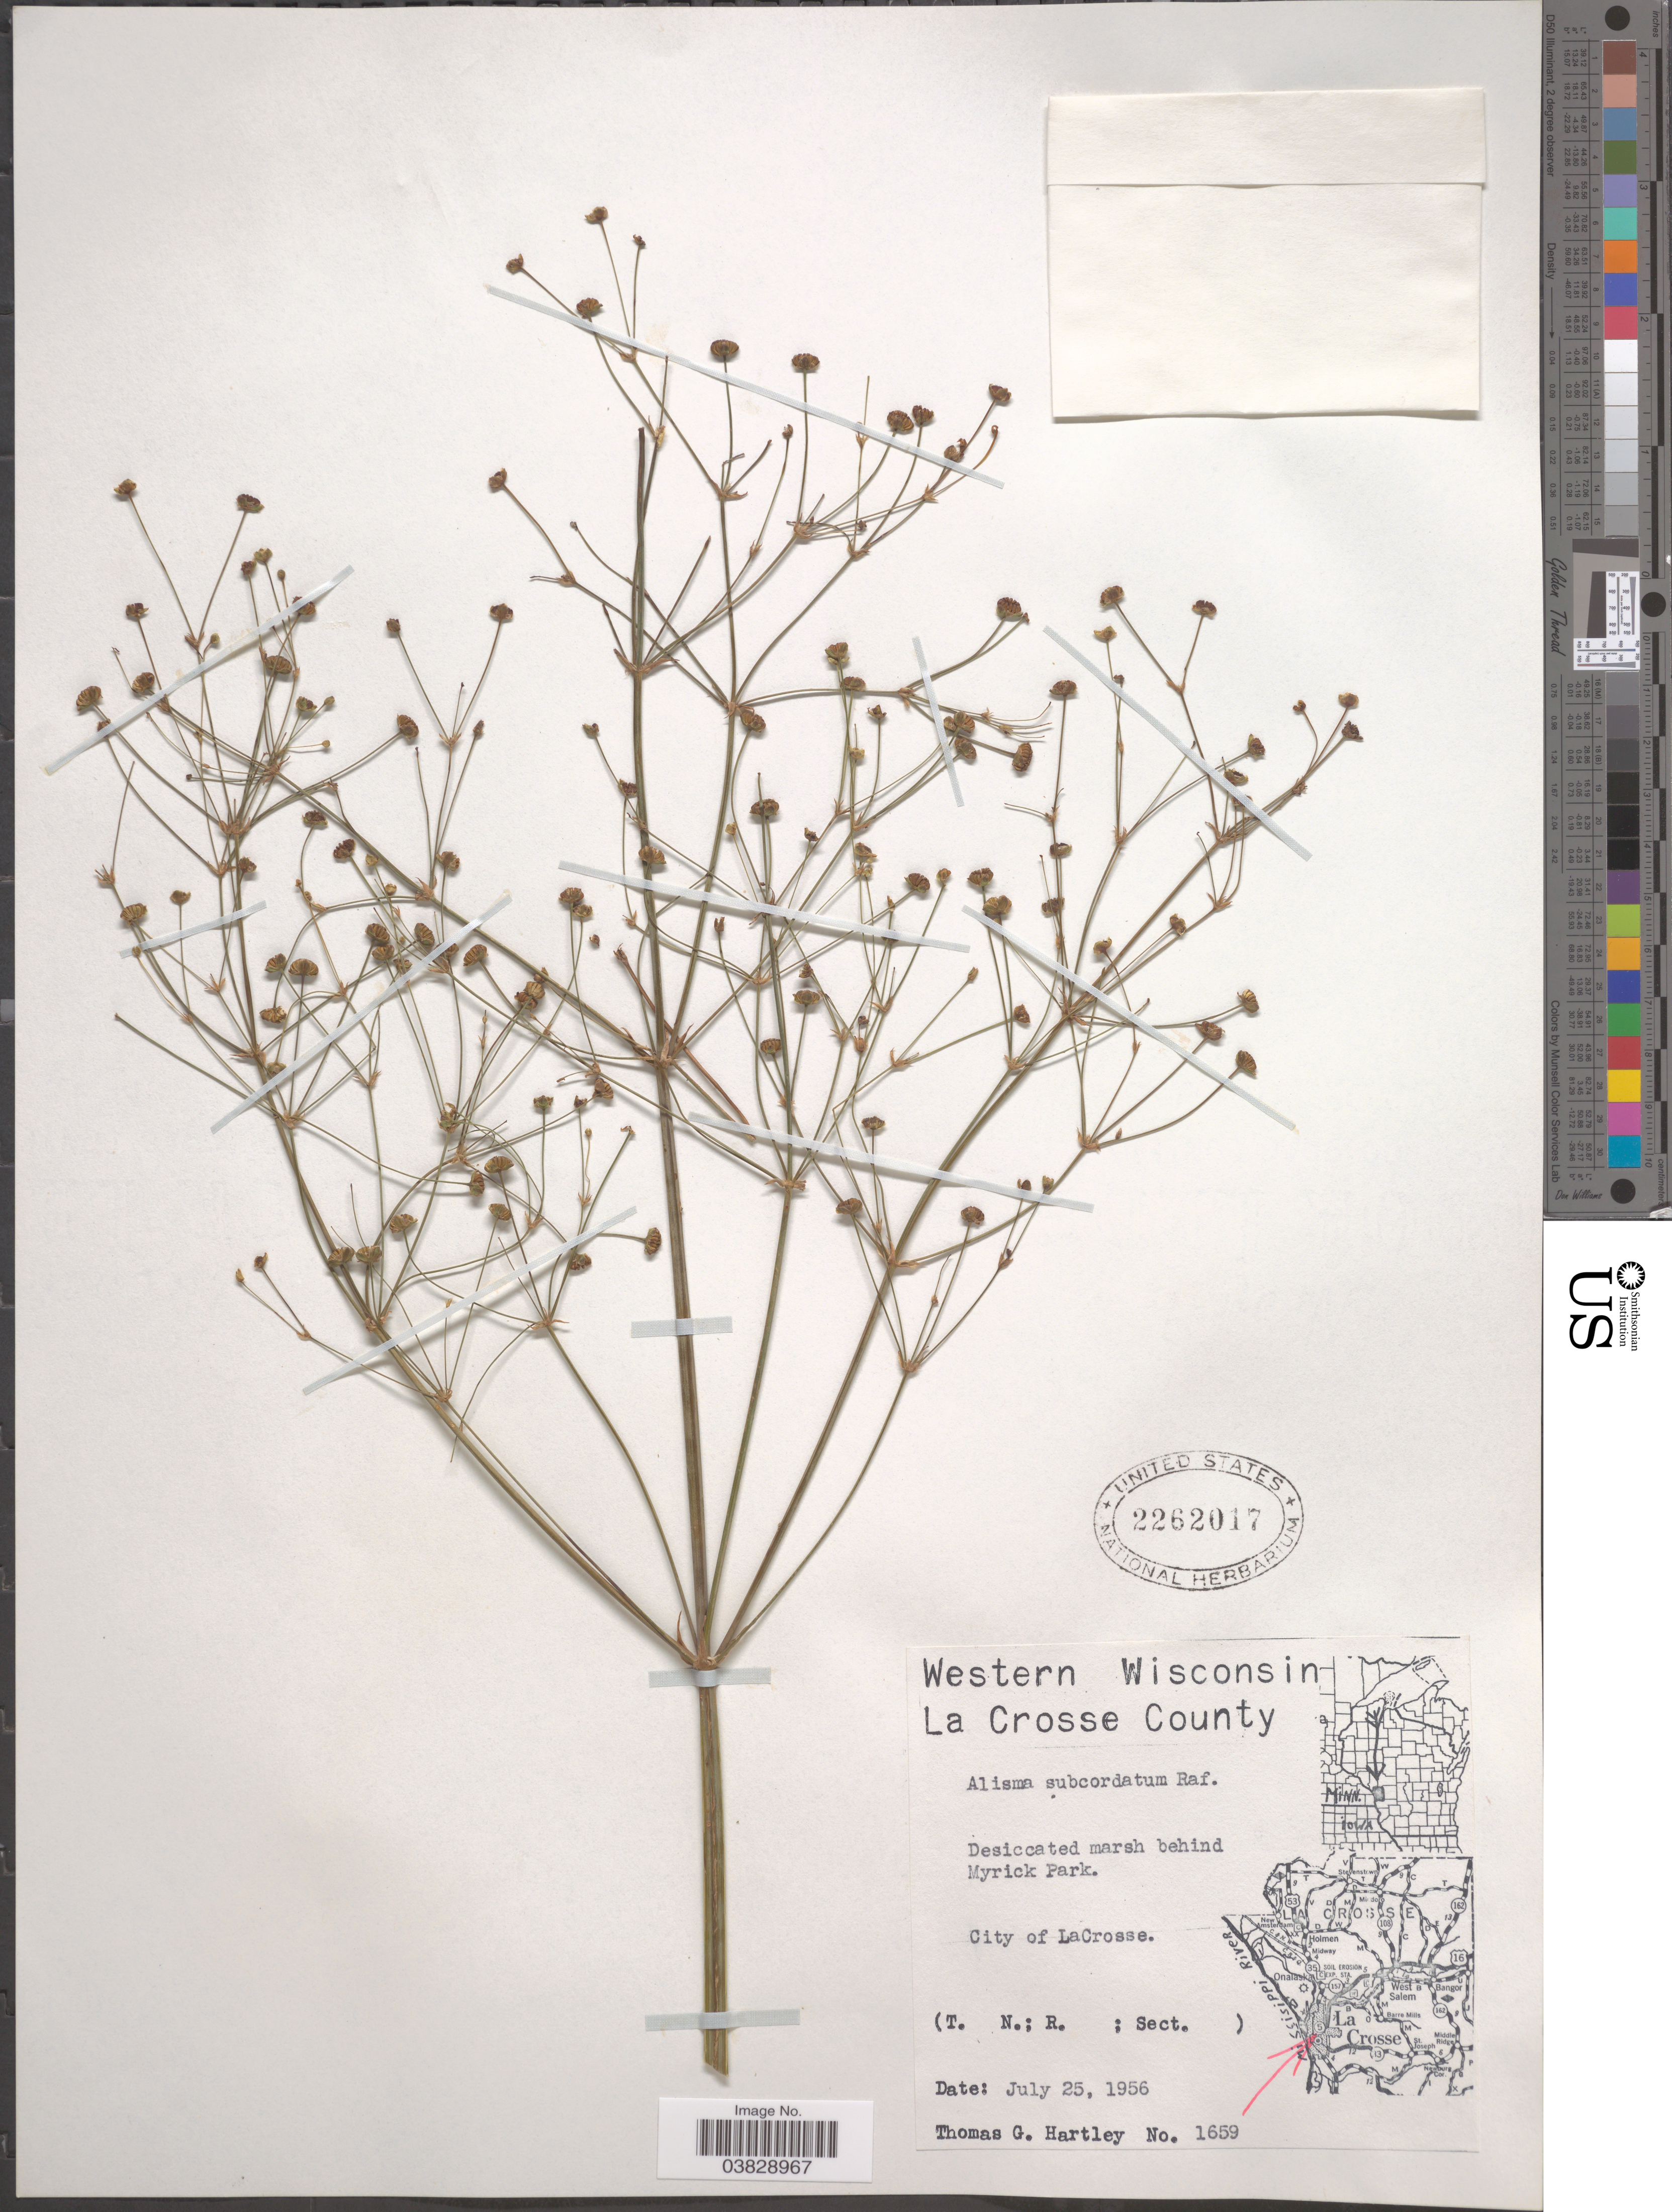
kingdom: Plantae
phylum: Tracheophyta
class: Liliopsida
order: Alismatales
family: Alismataceae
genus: Alisma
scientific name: Alisma plantago-aquatica var. parviflorum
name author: (Pursh) Torr.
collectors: T. G. Hartley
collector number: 1659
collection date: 1956-07-25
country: United States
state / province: Wisconsin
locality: Western Wisconsin. La Crosse County. Desiccated marsh behind Myrick Park. City of LaCrosse.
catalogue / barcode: US 2262017